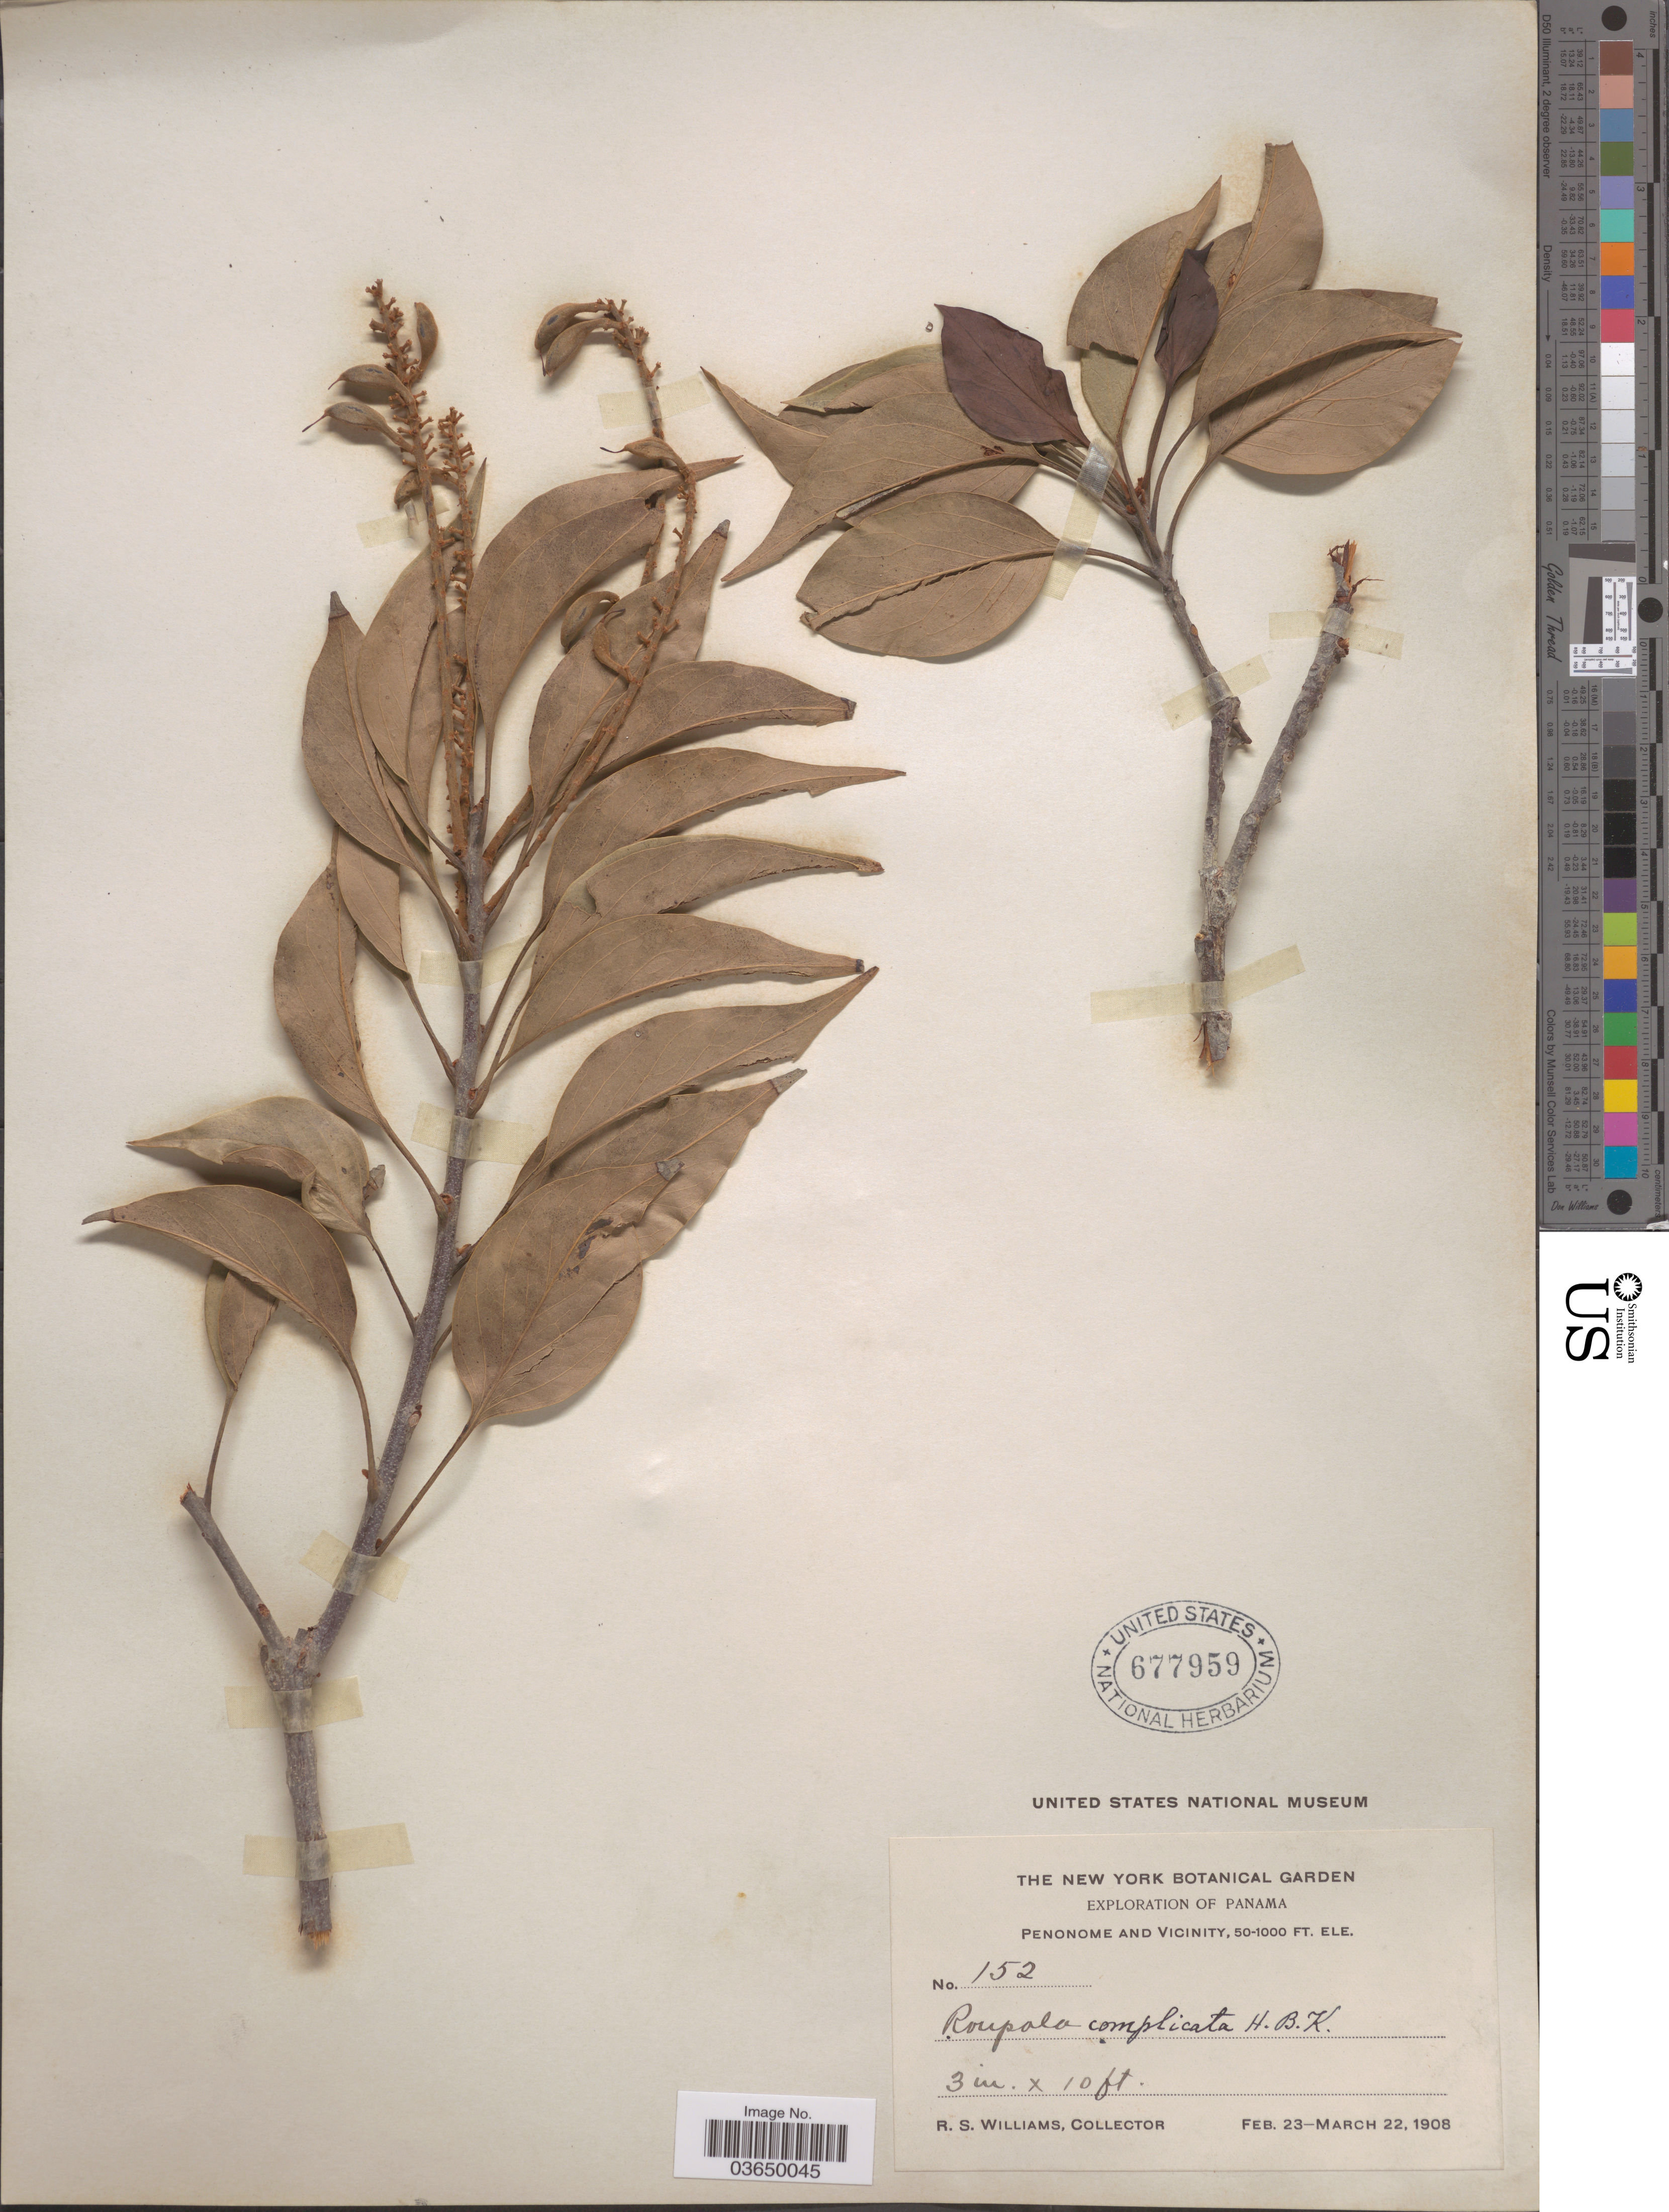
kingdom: Plantae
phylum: Tracheophyta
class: Magnoliopsida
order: Proteales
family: Proteaceae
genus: Roupala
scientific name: Roupala montana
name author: Aubl.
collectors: R. S. Williams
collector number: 152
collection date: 1908-02-23/1908-03-22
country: Panama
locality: Penonome and Vicinity.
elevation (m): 15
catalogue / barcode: US 677959